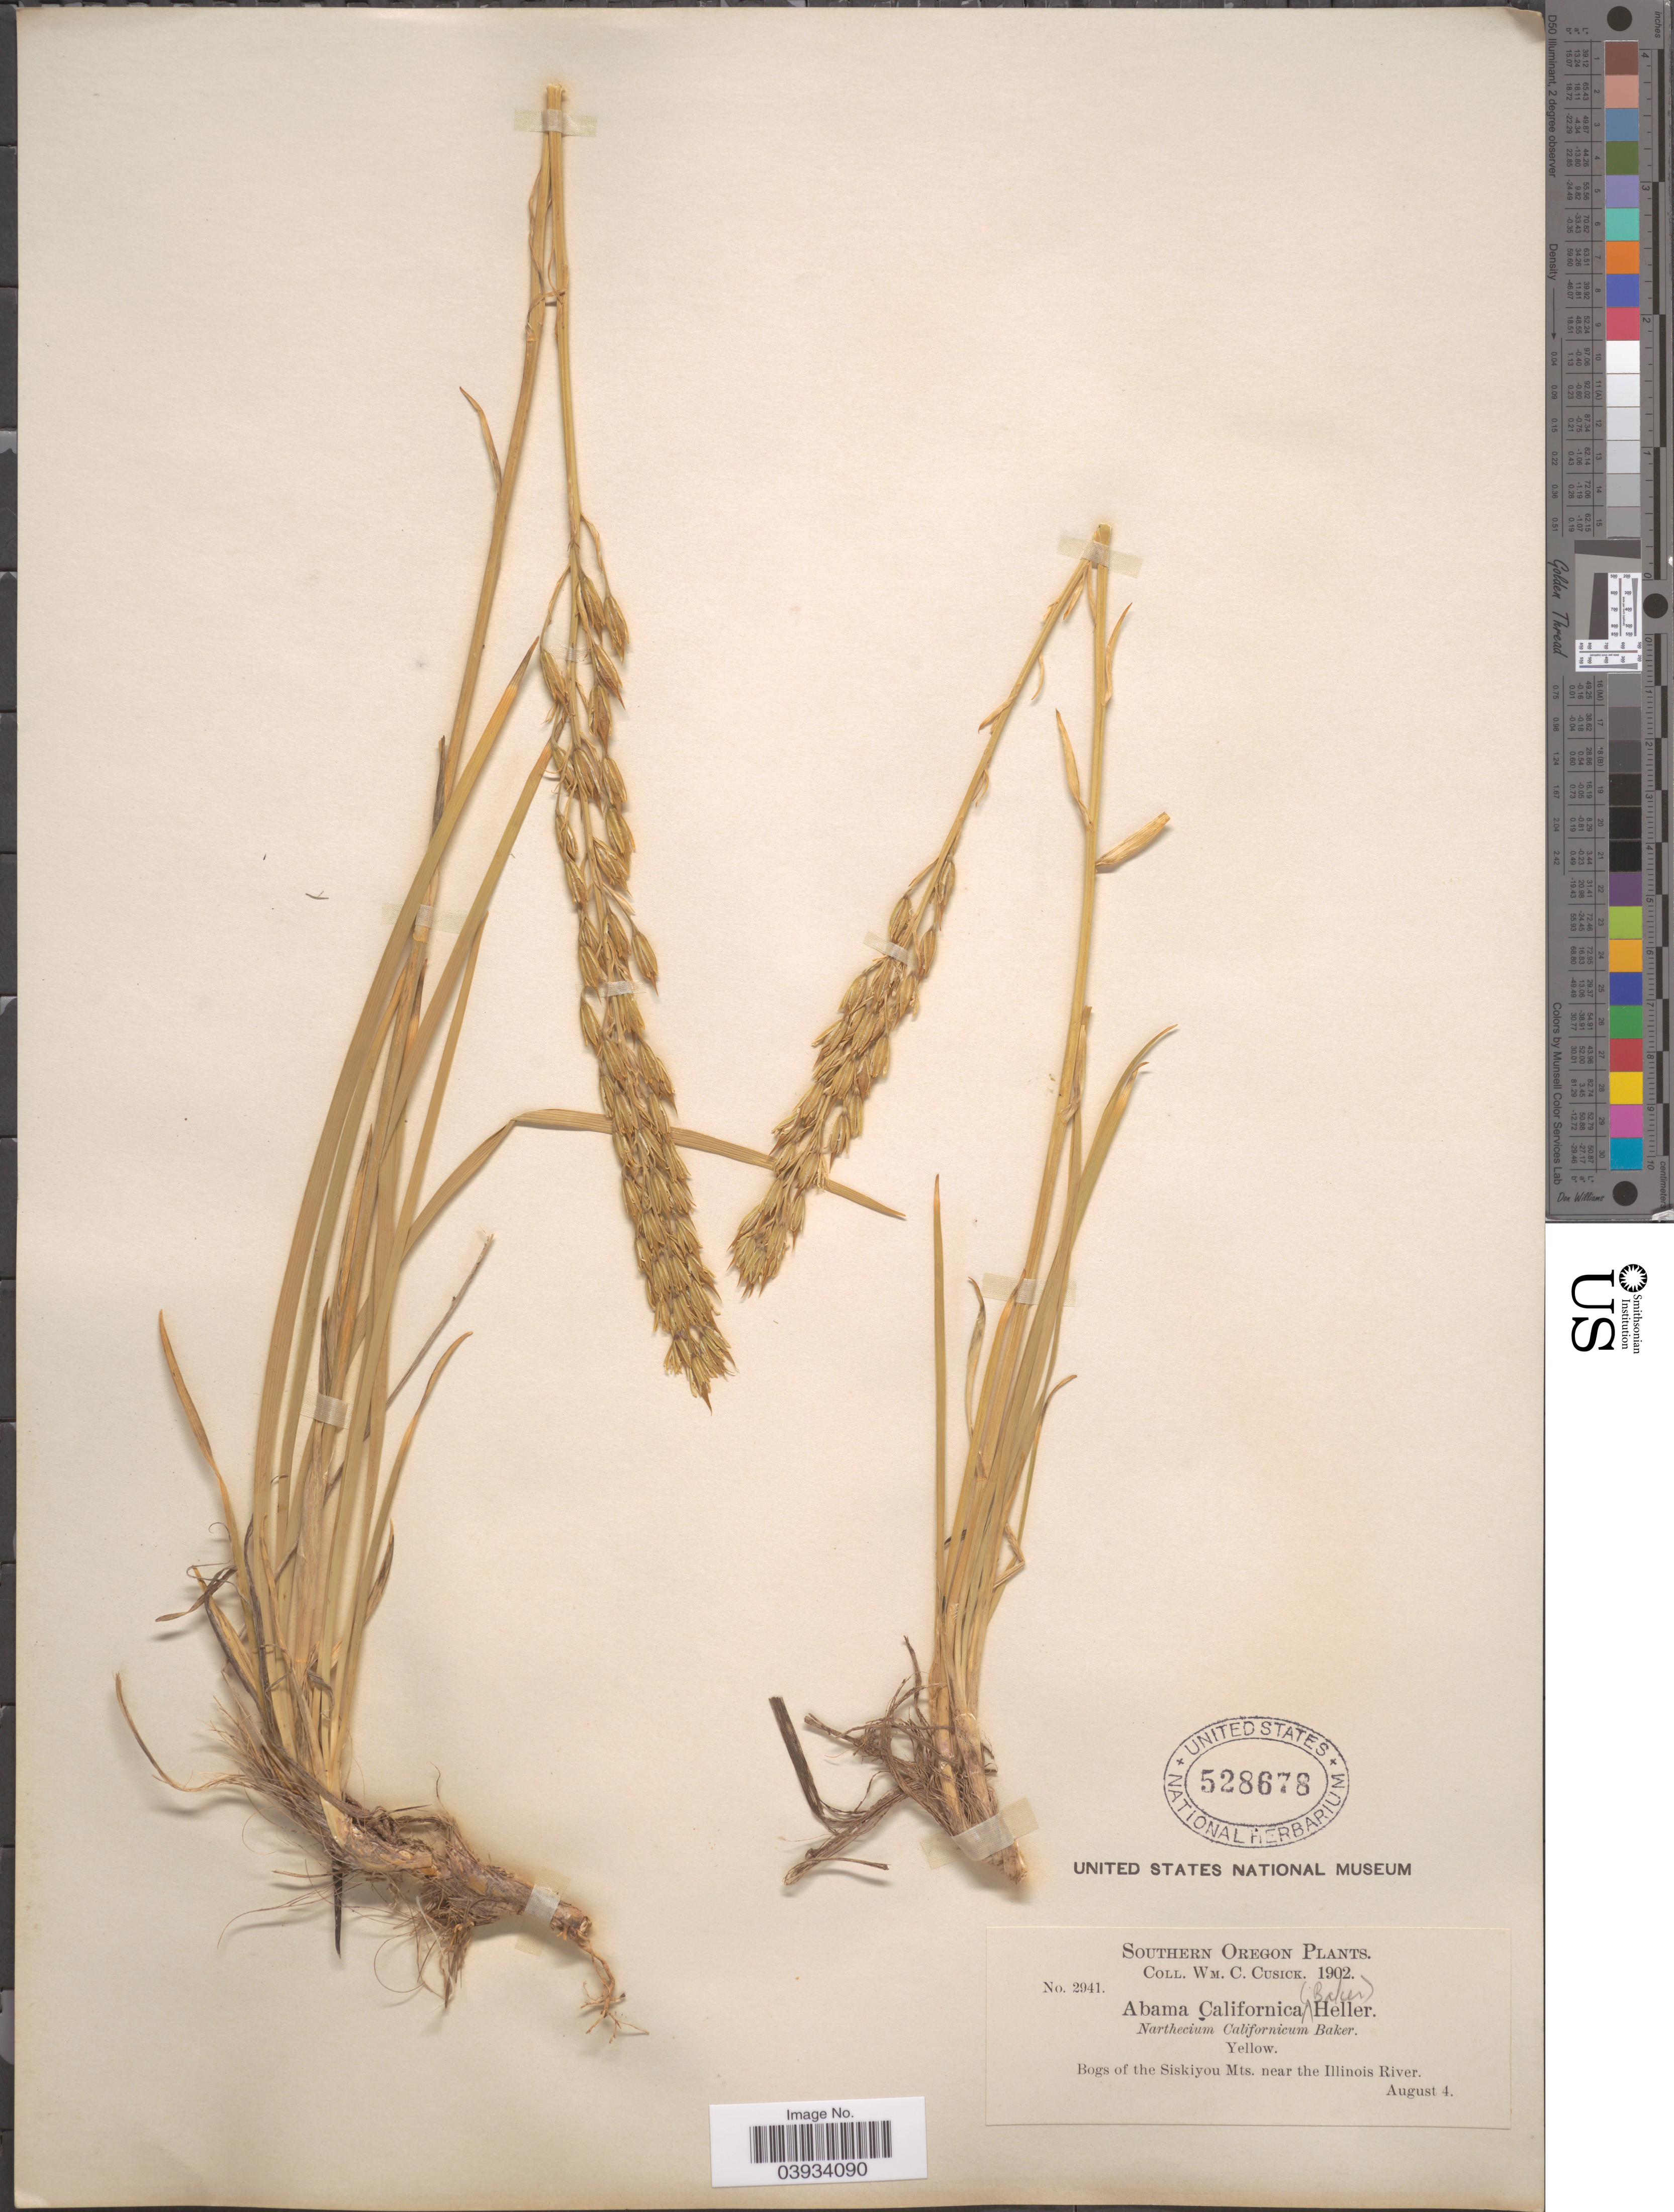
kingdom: Plantae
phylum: Tracheophyta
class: Liliopsida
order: Dioscoreales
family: Nartheciaceae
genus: Narthecium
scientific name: Narthecium californicum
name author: Baker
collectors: W. C. Cusick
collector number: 2941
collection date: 1902-08-04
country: United States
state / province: Oregon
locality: Southern Oregon. Bogs of the Siskiyou Mts. near the Illinois River.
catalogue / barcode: US 528678